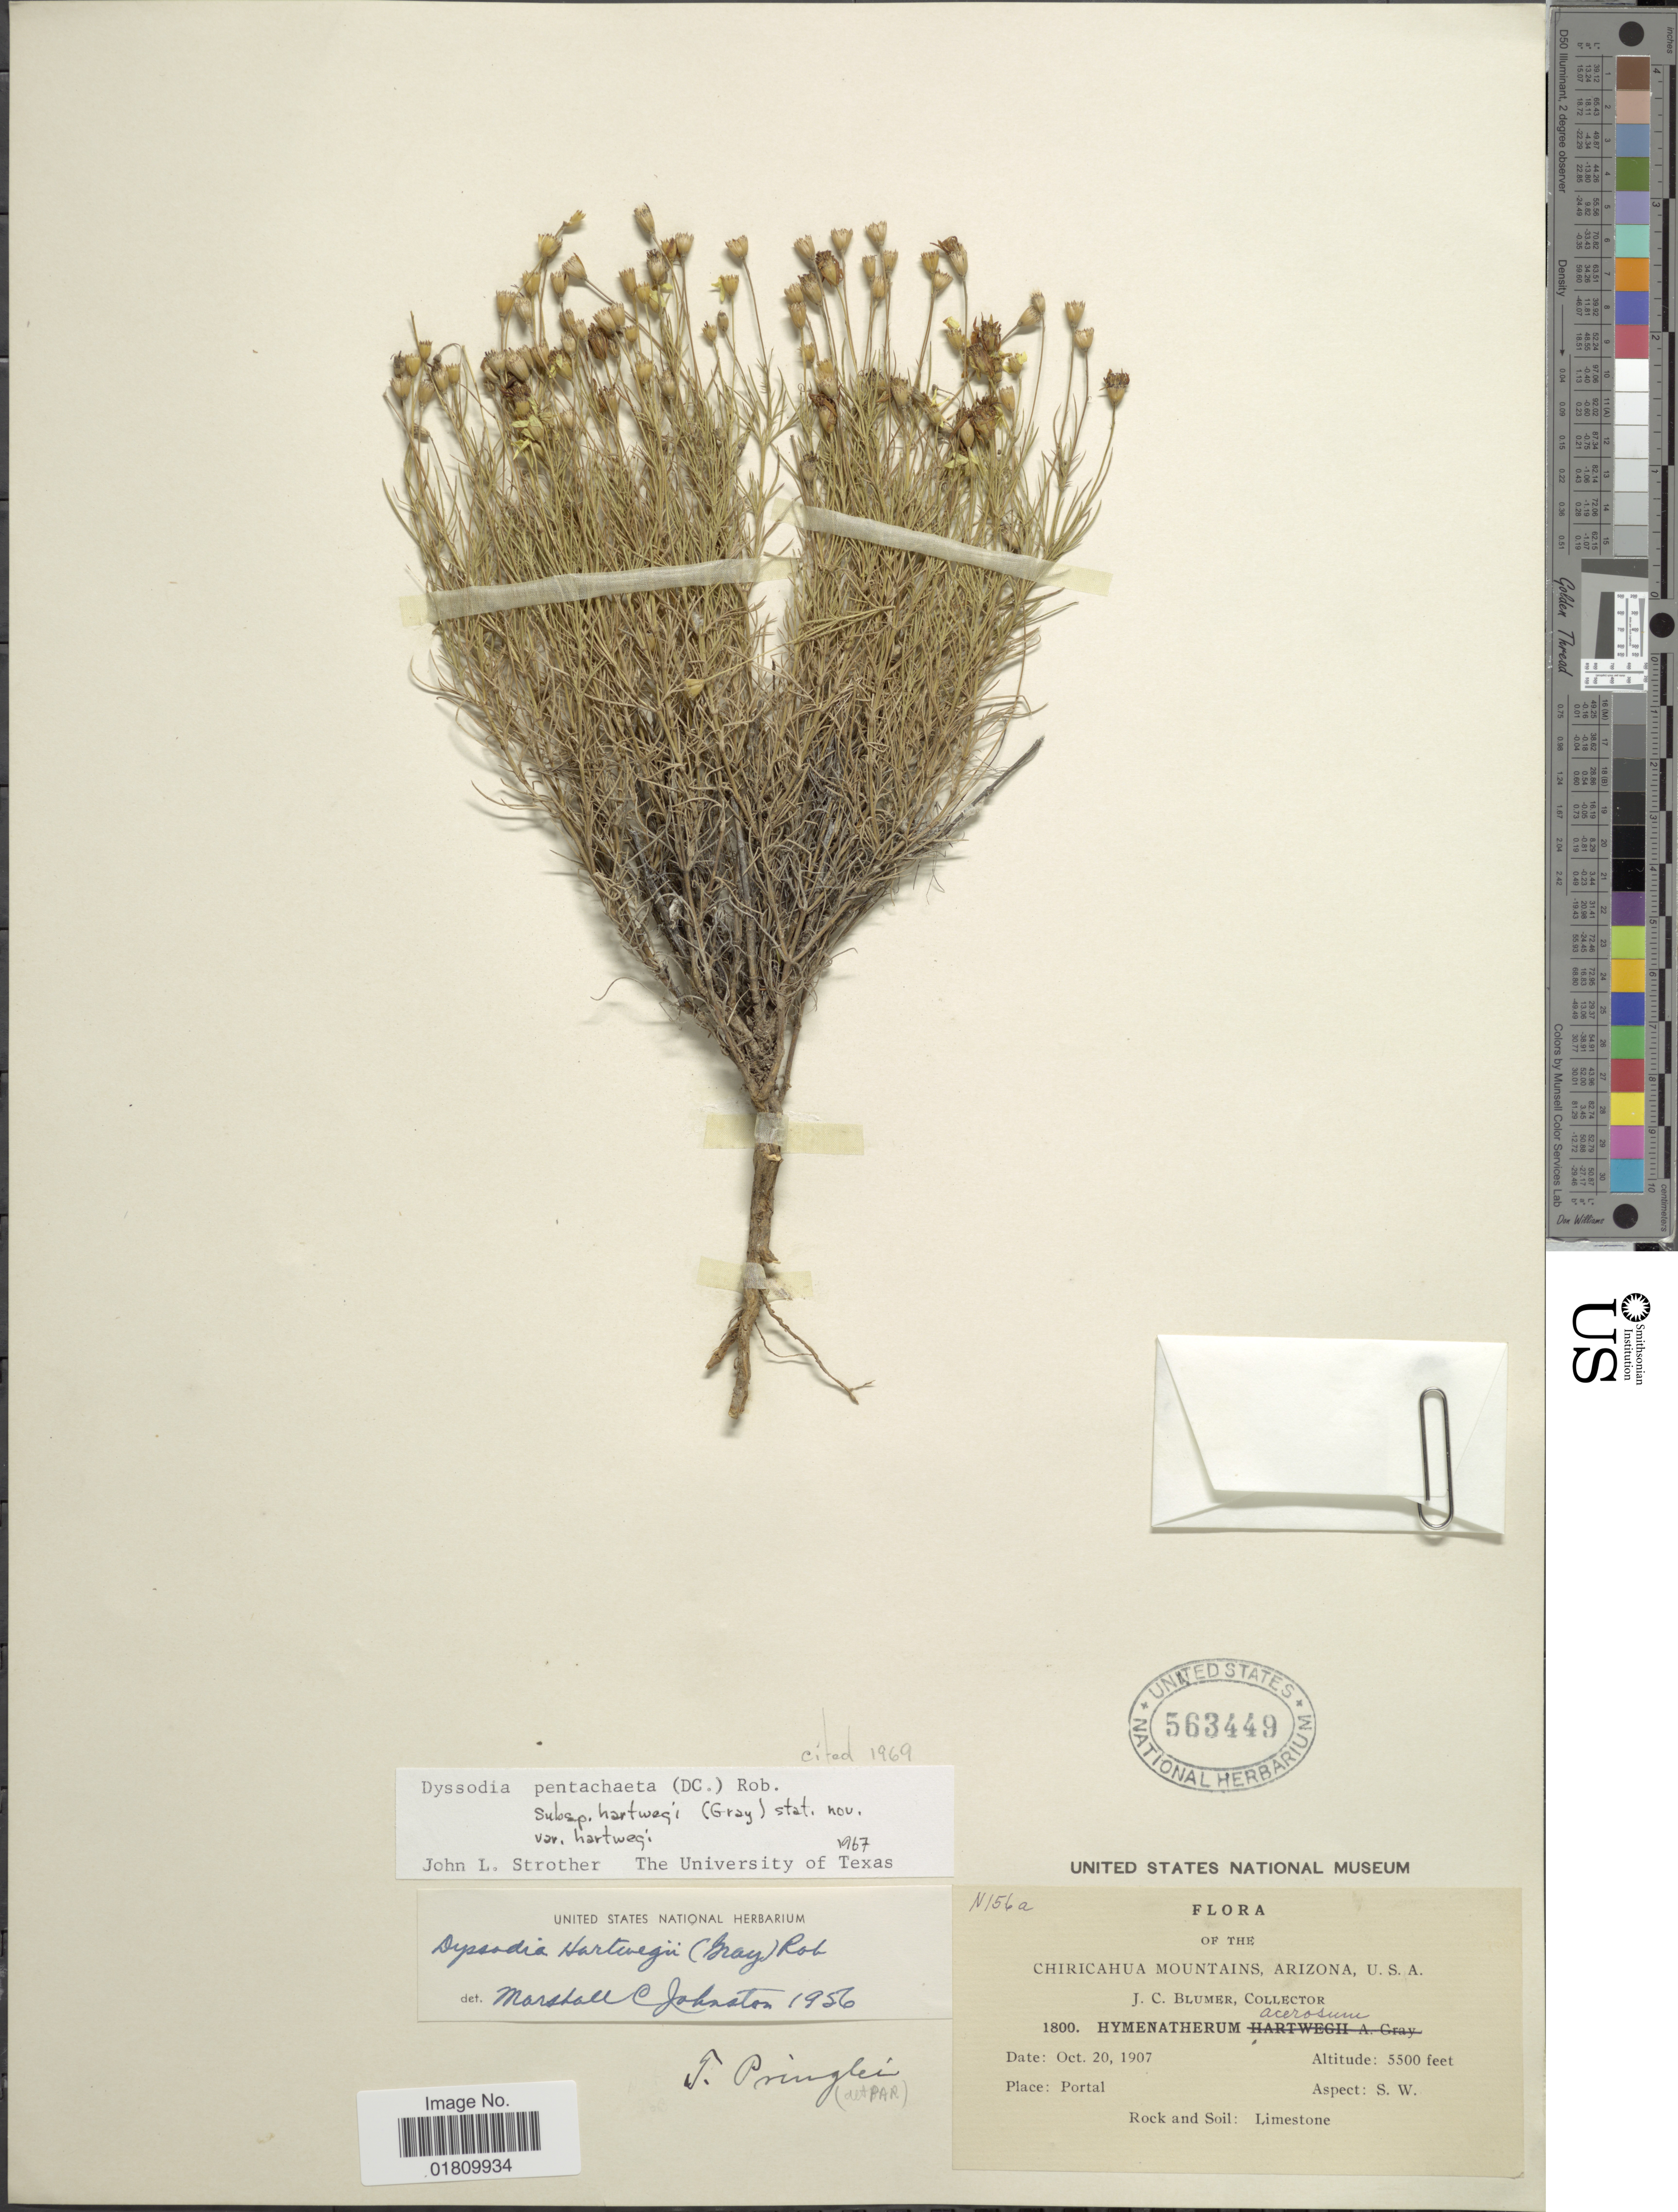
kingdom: Plantae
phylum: Tracheophyta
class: Magnoliopsida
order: Asterales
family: Asteraceae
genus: Thymophylla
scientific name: Thymophylla pentachaeta var. hartwegii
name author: (A. Gray) Strother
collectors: J. C. Blumer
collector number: N156a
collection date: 1907-10-20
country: United States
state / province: Arizona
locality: Chiricahua Mountains, Portal, rock and soil: Limestone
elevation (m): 1676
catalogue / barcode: US 563449